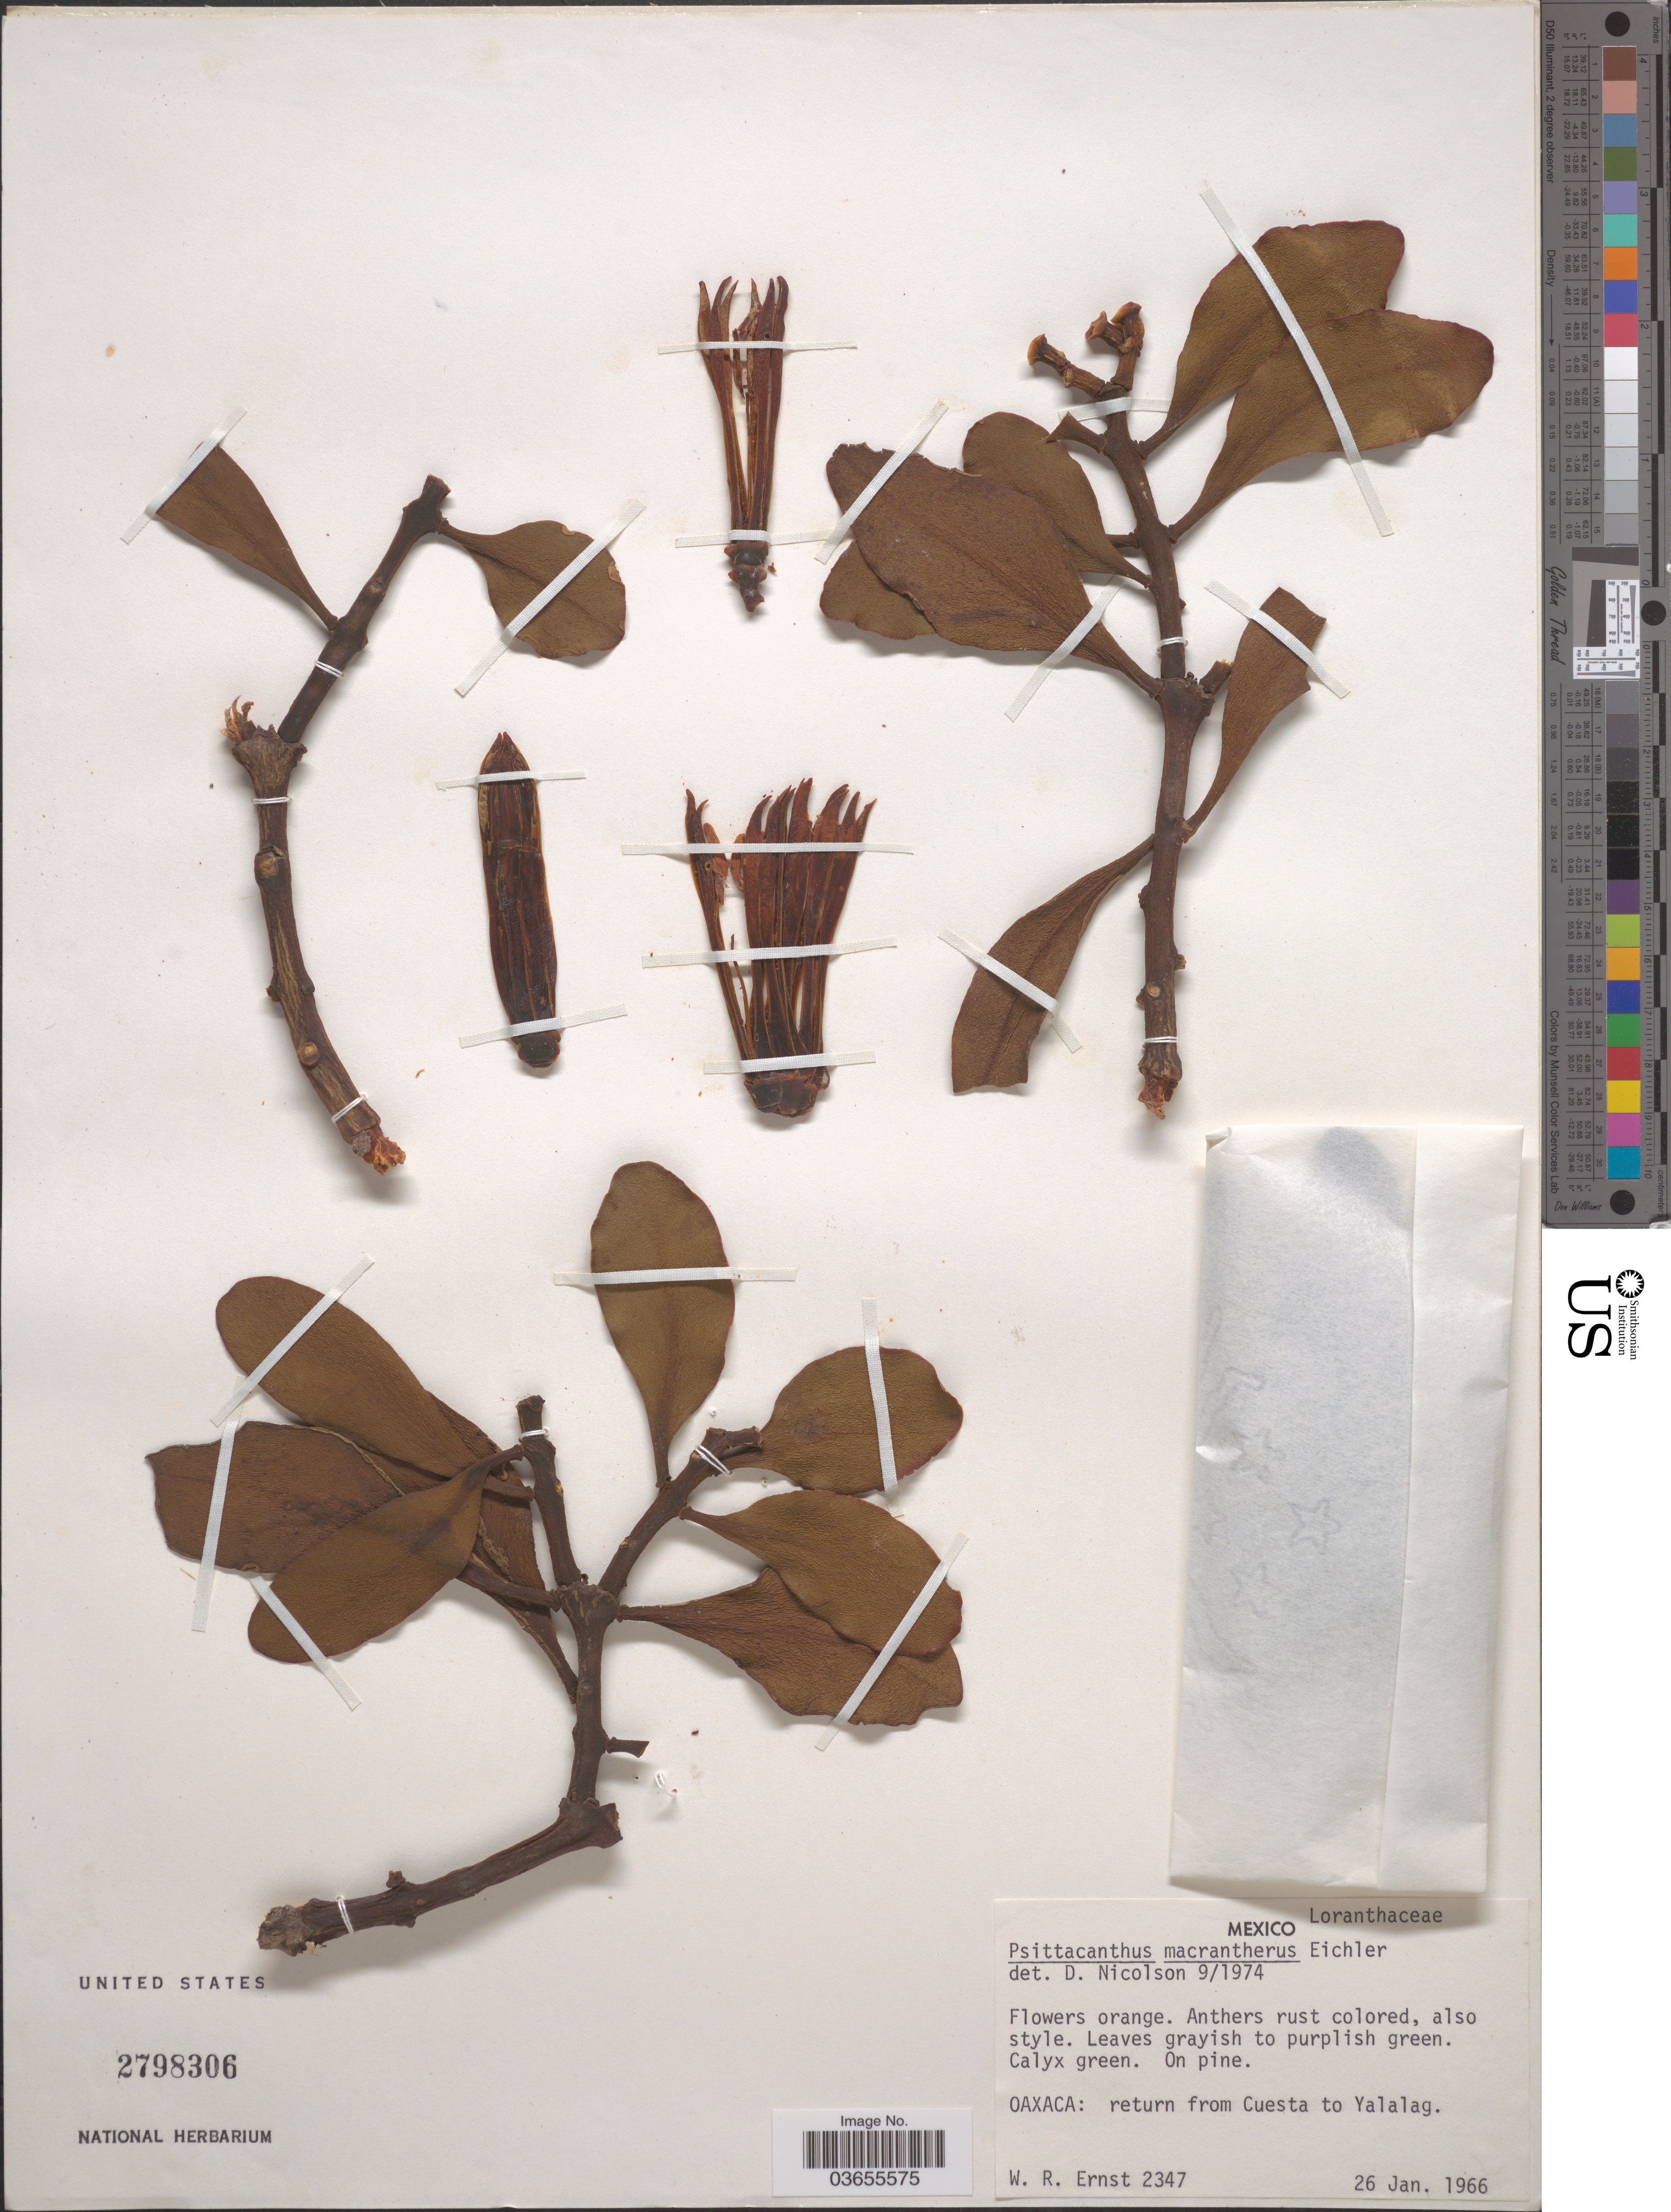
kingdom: Plantae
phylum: Tracheophyta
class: Magnoliopsida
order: Santalales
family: Loranthaceae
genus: Psittacanthus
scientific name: Psittacanthus macrantherus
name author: Eichler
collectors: W. R. Ernst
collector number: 2347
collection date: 1966-01-26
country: Mexico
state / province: Oaxaca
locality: Return from Cuesta to Yalalag.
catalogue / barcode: US 2798306